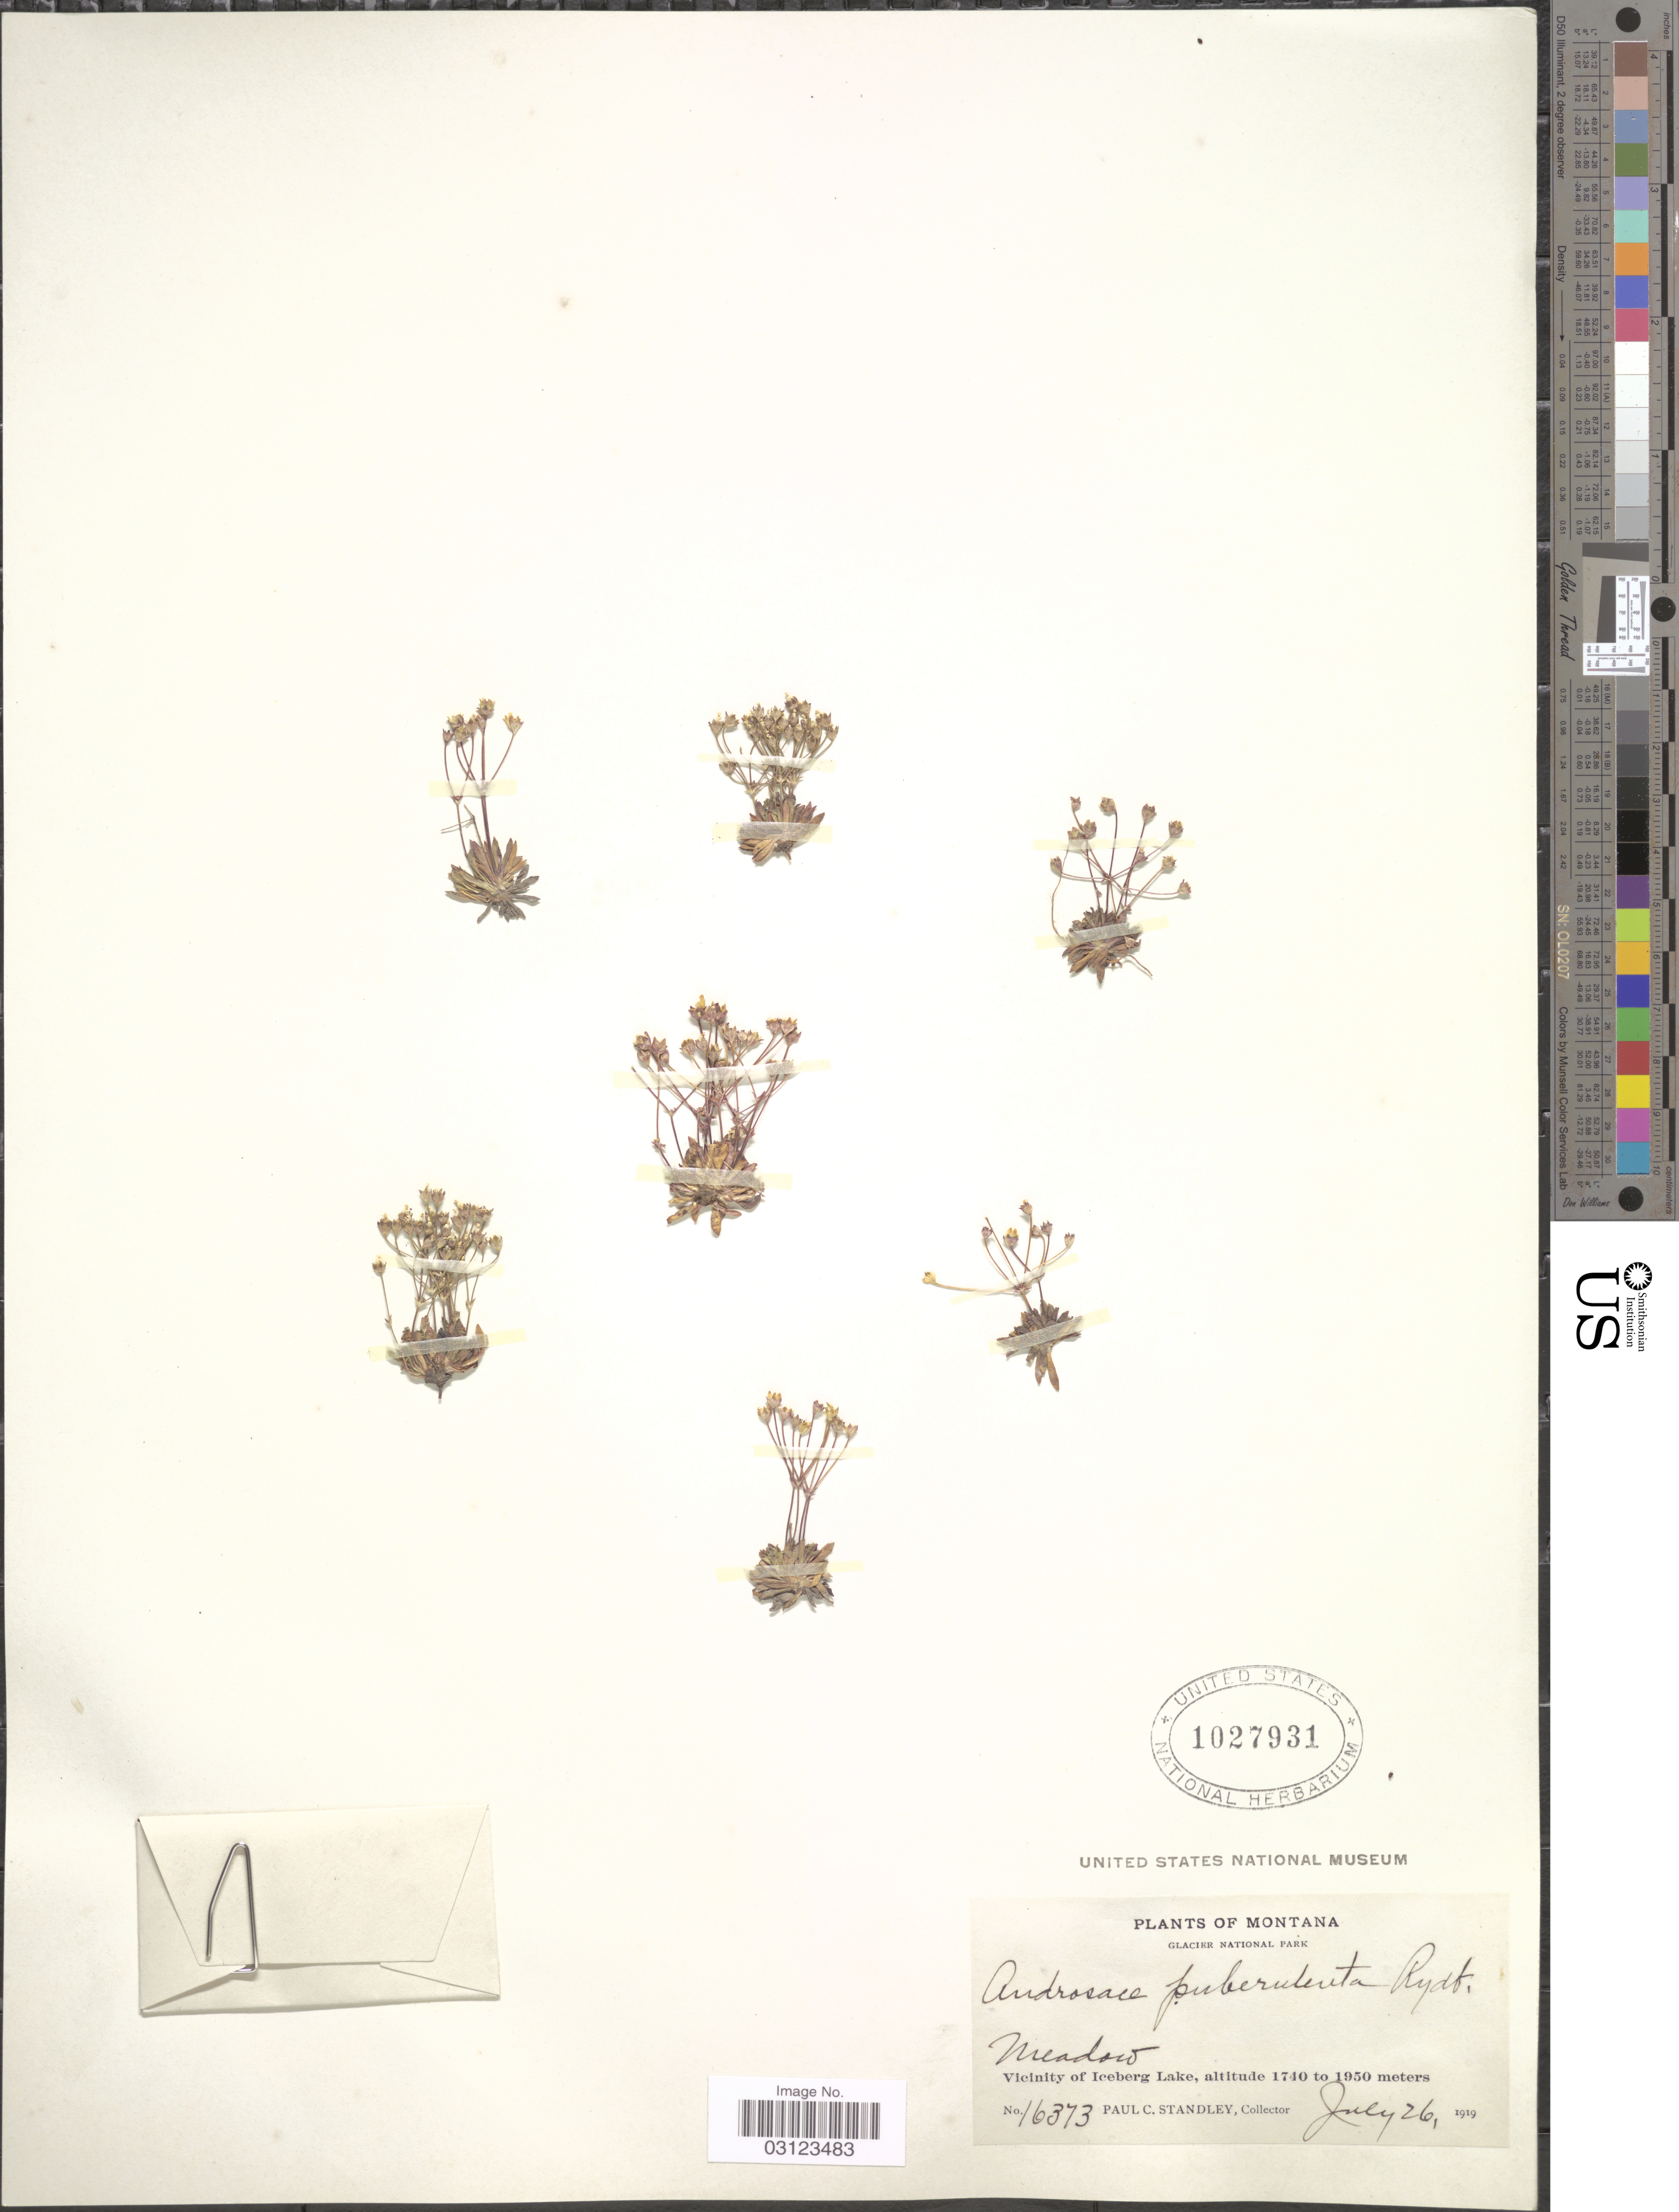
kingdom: Plantae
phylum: Tracheophyta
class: Magnoliopsida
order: Ericales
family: Primulaceae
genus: Androsace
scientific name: Androsace septentrionalis var. puberulenta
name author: (Rydb.) R. Knuth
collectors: P. C. Standley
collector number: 16373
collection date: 1919-07-26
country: United States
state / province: Montana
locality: Glacier National Park. Vicinity of Iceberg Lake.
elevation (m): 1740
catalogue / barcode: US 1027931